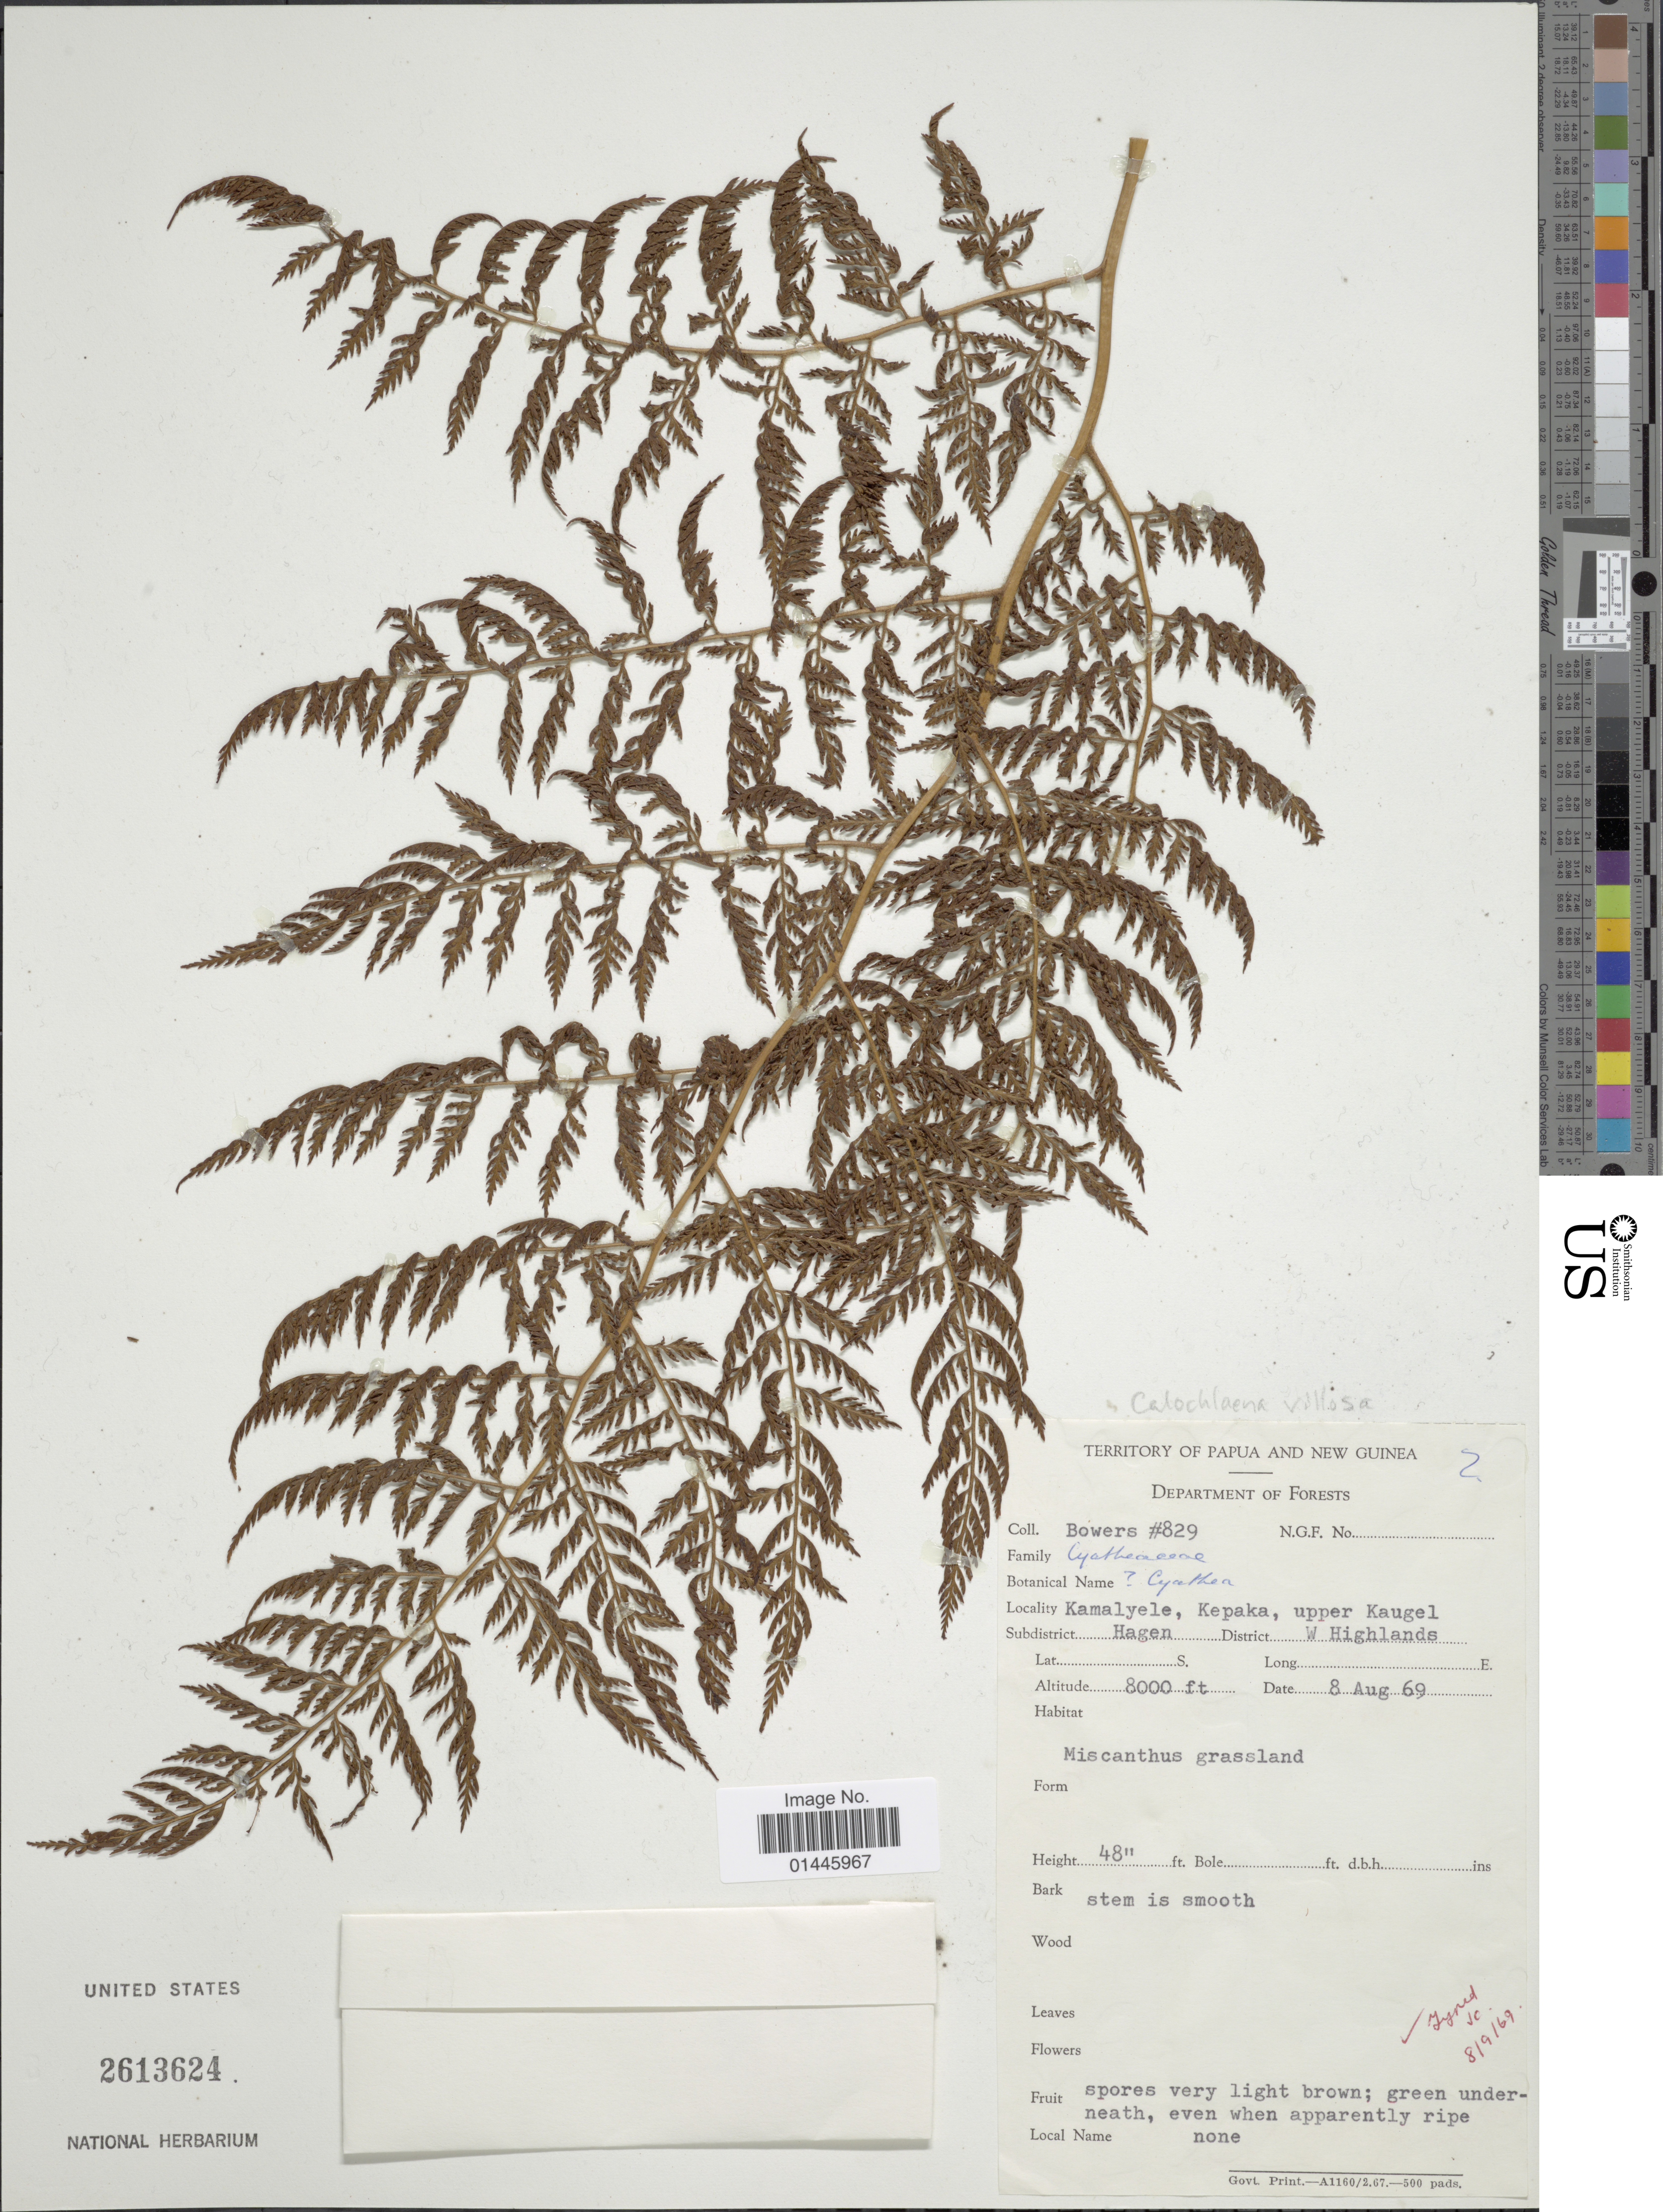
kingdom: Plantae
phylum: Tracheophyta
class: Polypodiopsida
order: Cyatheales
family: Dicksoniaceae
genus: Calochlaena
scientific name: Calochlaena villosa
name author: (C. Chr.) M.D. Turner & R.A. White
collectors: -. Bowers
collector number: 829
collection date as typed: Transcribed d/m/y: 8/8/69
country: Papua New Guinea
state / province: Western Highlands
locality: Kamalyele, Kepala, upper Kaugel, subdistrict Hagen.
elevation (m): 2438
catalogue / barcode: US 2613624